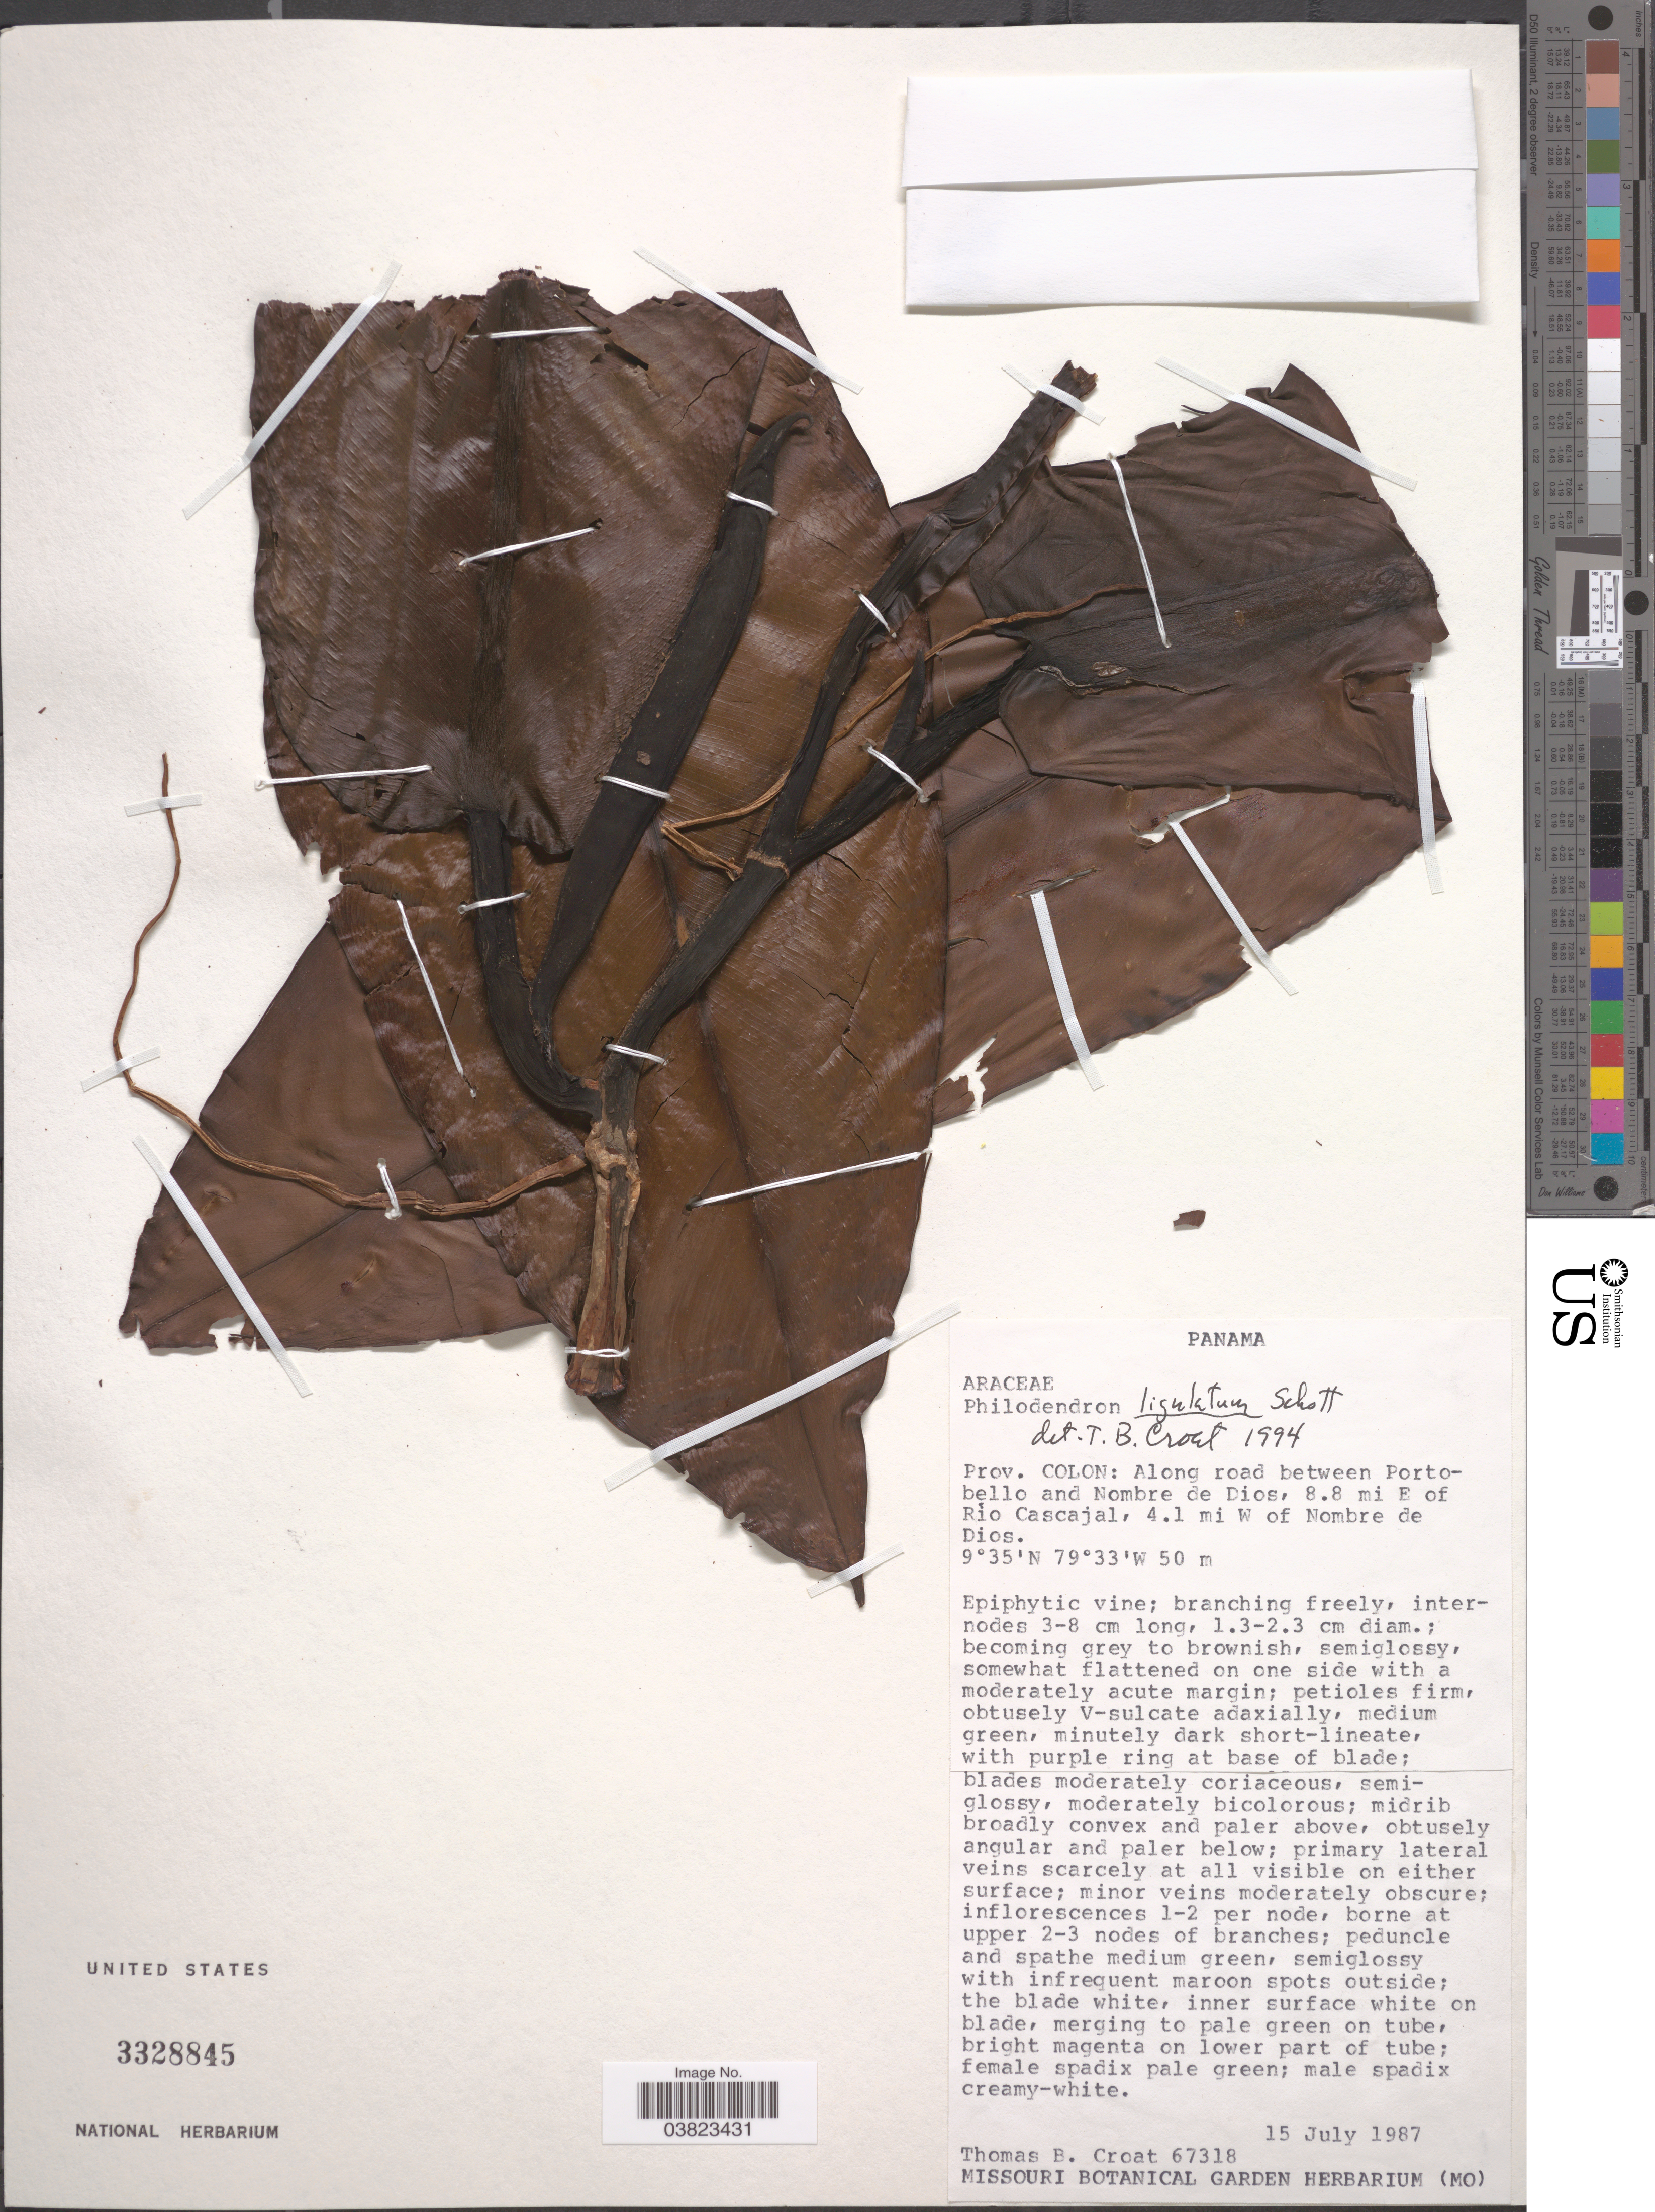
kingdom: Plantae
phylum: Tracheophyta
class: Liliopsida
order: Alismatales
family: Araceae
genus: Philodendron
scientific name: Philodendron ligulatum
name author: Schott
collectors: T. B. Croat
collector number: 67318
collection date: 1987-07-15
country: Panama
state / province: Colón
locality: Along road between Portobello and Nombre de Dios, 8.8 mi E of Rio Cascajal, 4.1 mi W of Nombre de Dios.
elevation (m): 50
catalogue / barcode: US 3328845